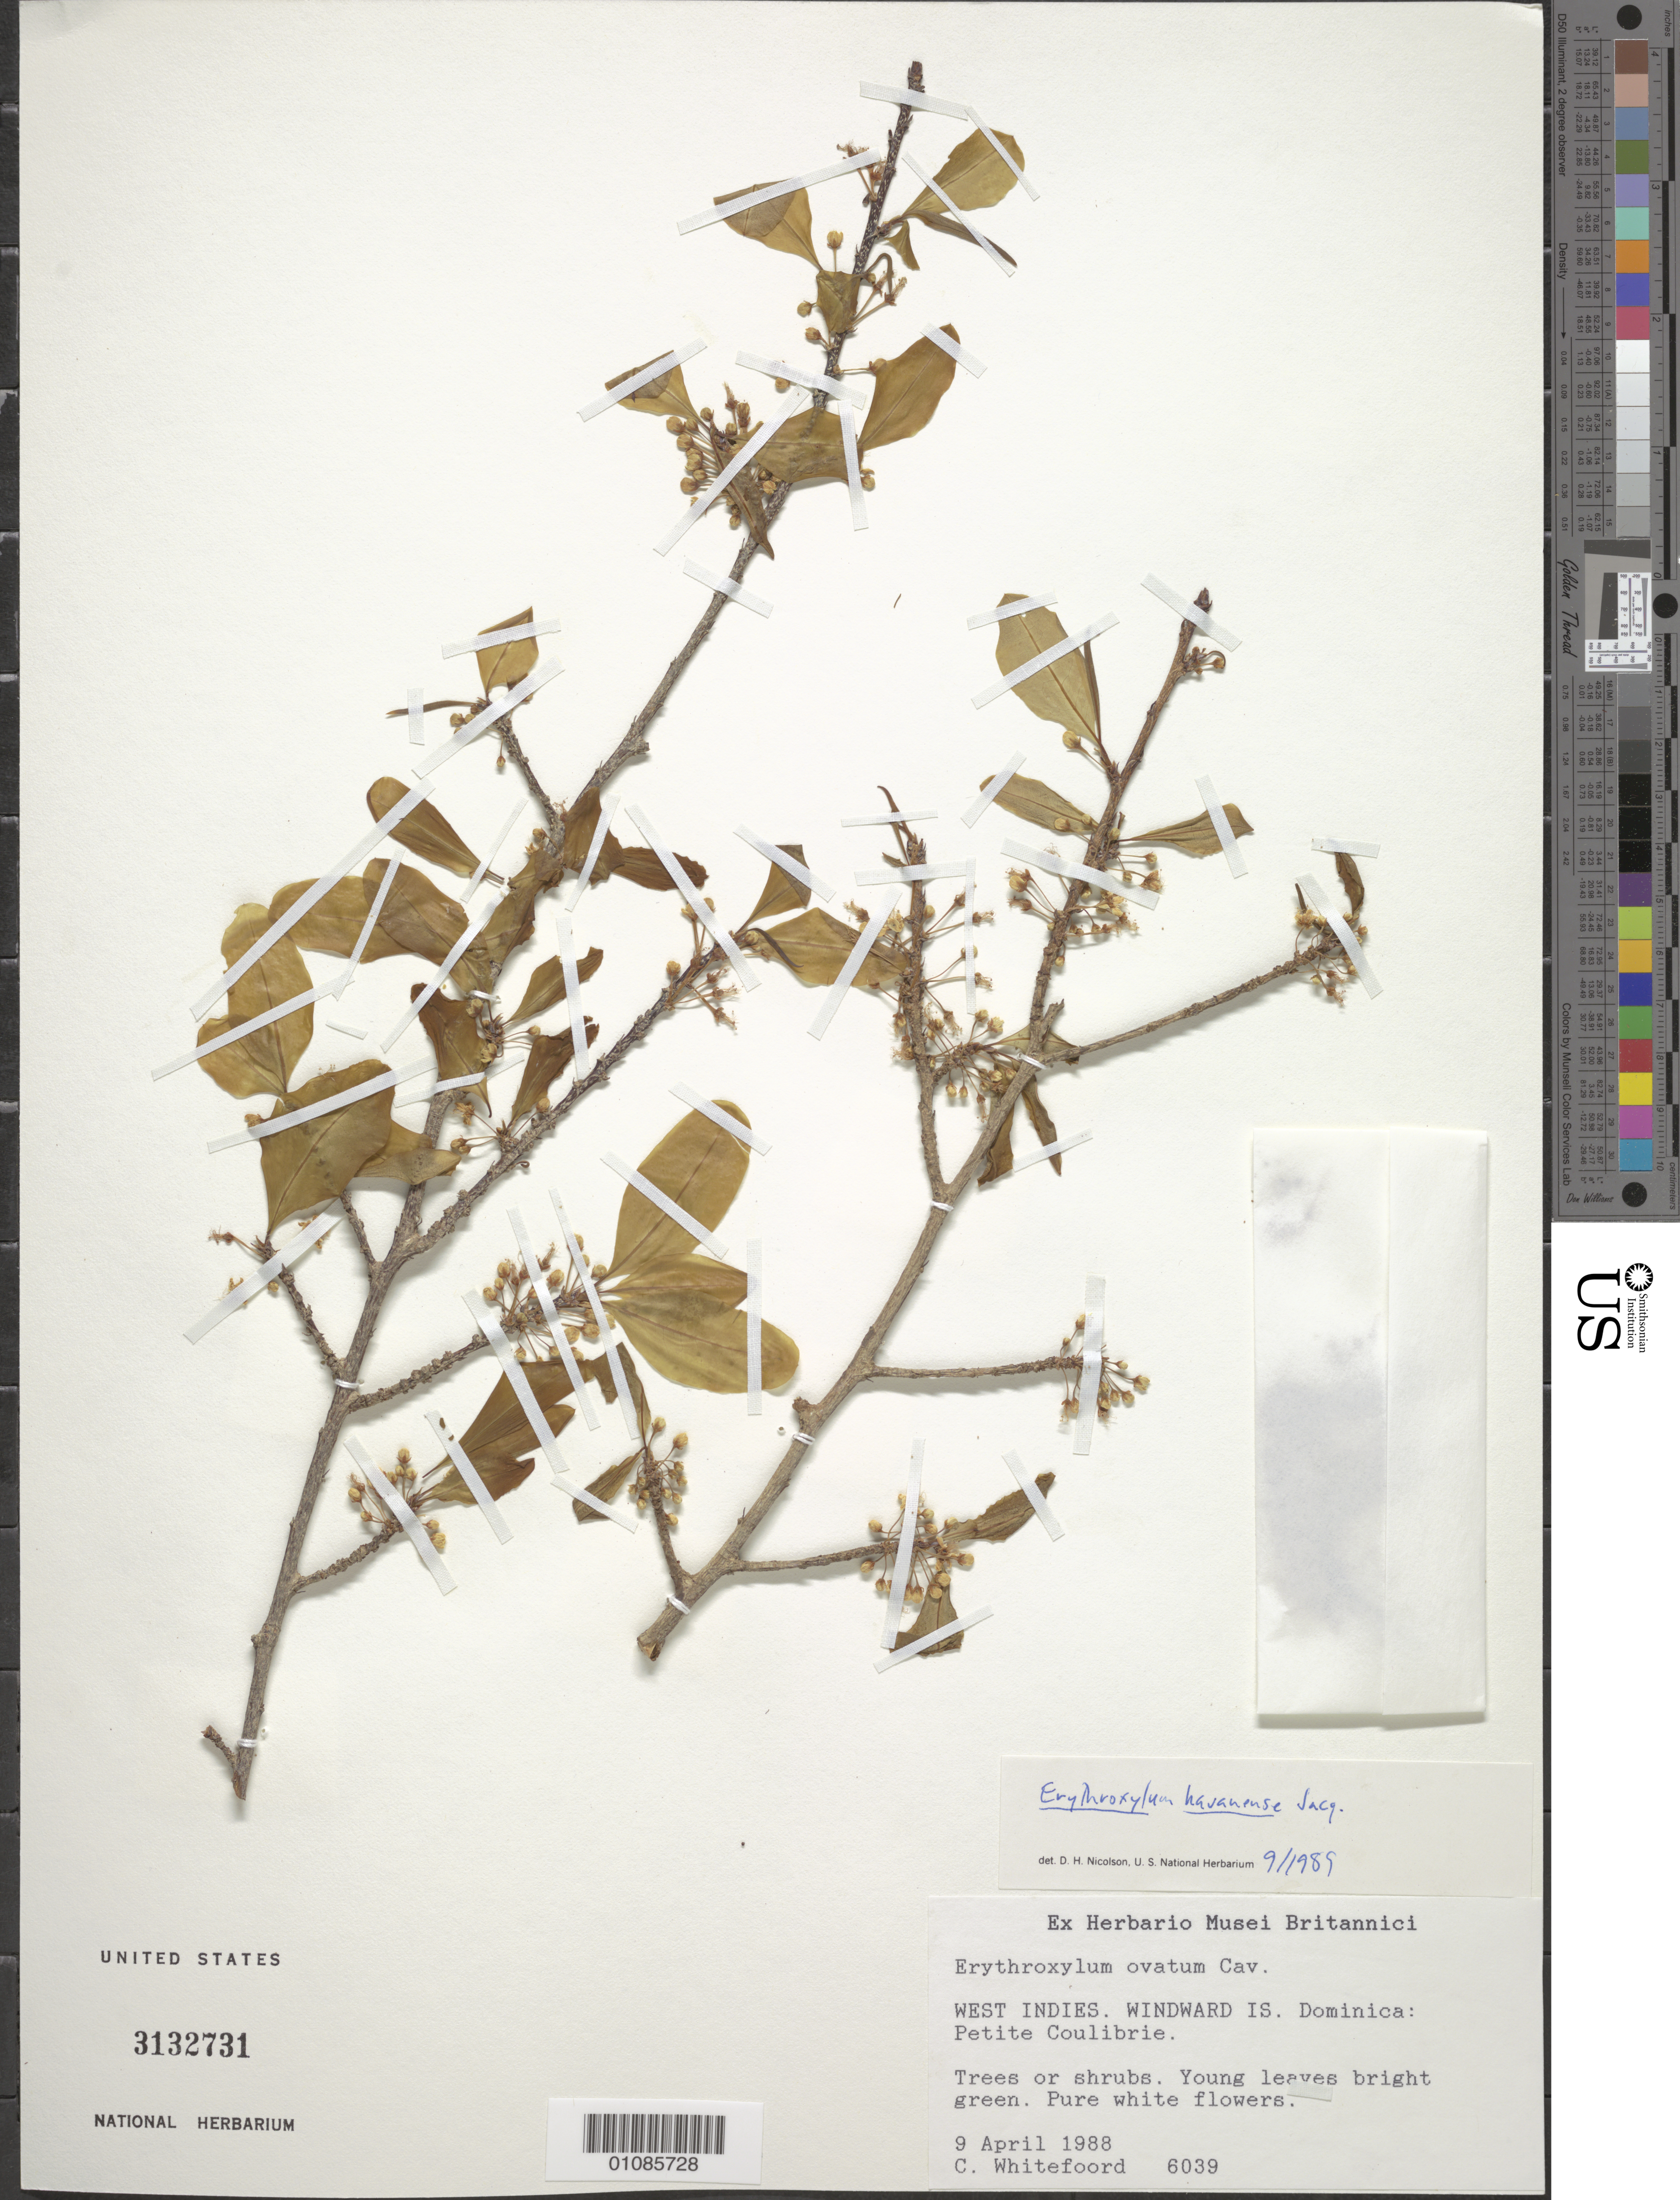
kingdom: Plantae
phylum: Tracheophyta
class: Magnoliopsida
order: Malpighiales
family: Erythroxylaceae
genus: Erythroxylum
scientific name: Erythroxylum havanense var. havanense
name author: Jacq.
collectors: C. Whitefoord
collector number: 6039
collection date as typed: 09 Apr 1988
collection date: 1988-04-09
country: Dominica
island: Dominica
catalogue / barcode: US 3132731